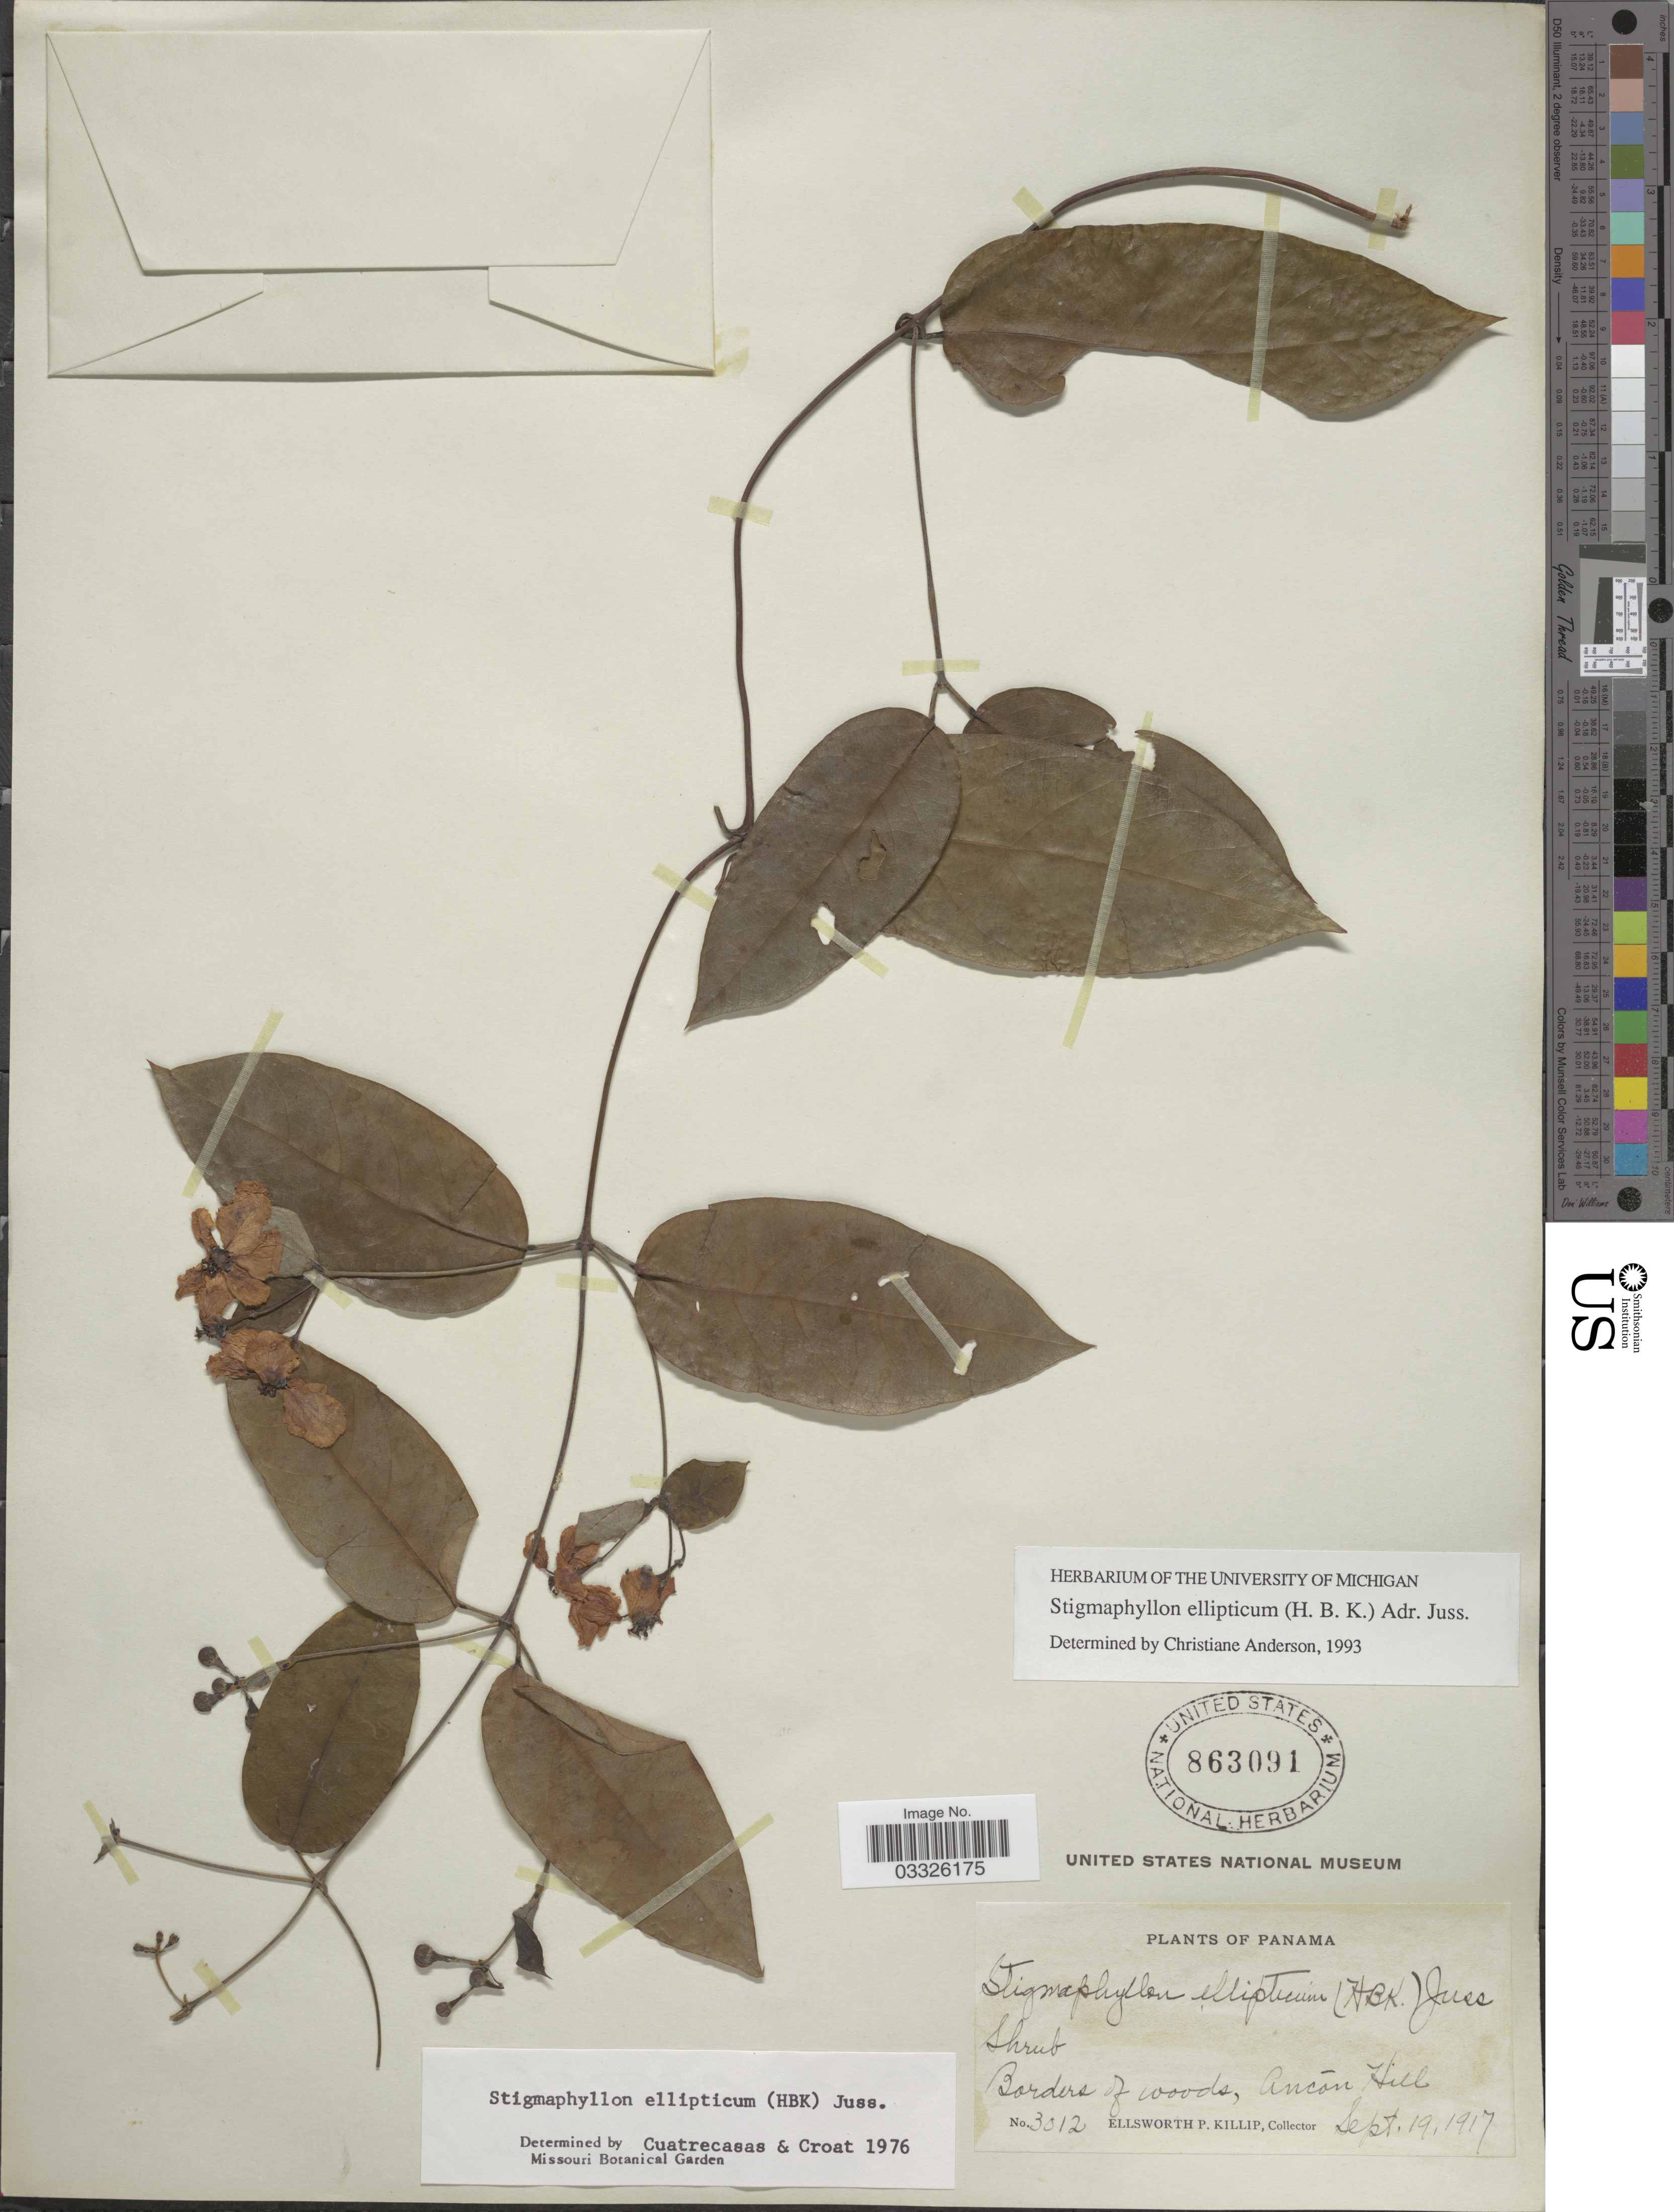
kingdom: Plantae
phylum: Tracheophyta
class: Magnoliopsida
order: Malpighiales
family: Malpighiaceae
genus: Stigmaphyllon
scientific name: Stigmaphyllon ellipticum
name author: (Kunth) A. Juss.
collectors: E. P. Killip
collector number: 3012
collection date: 1917-09-19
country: Panama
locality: Borders of woods, Ancón Hill.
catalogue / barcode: US 863091